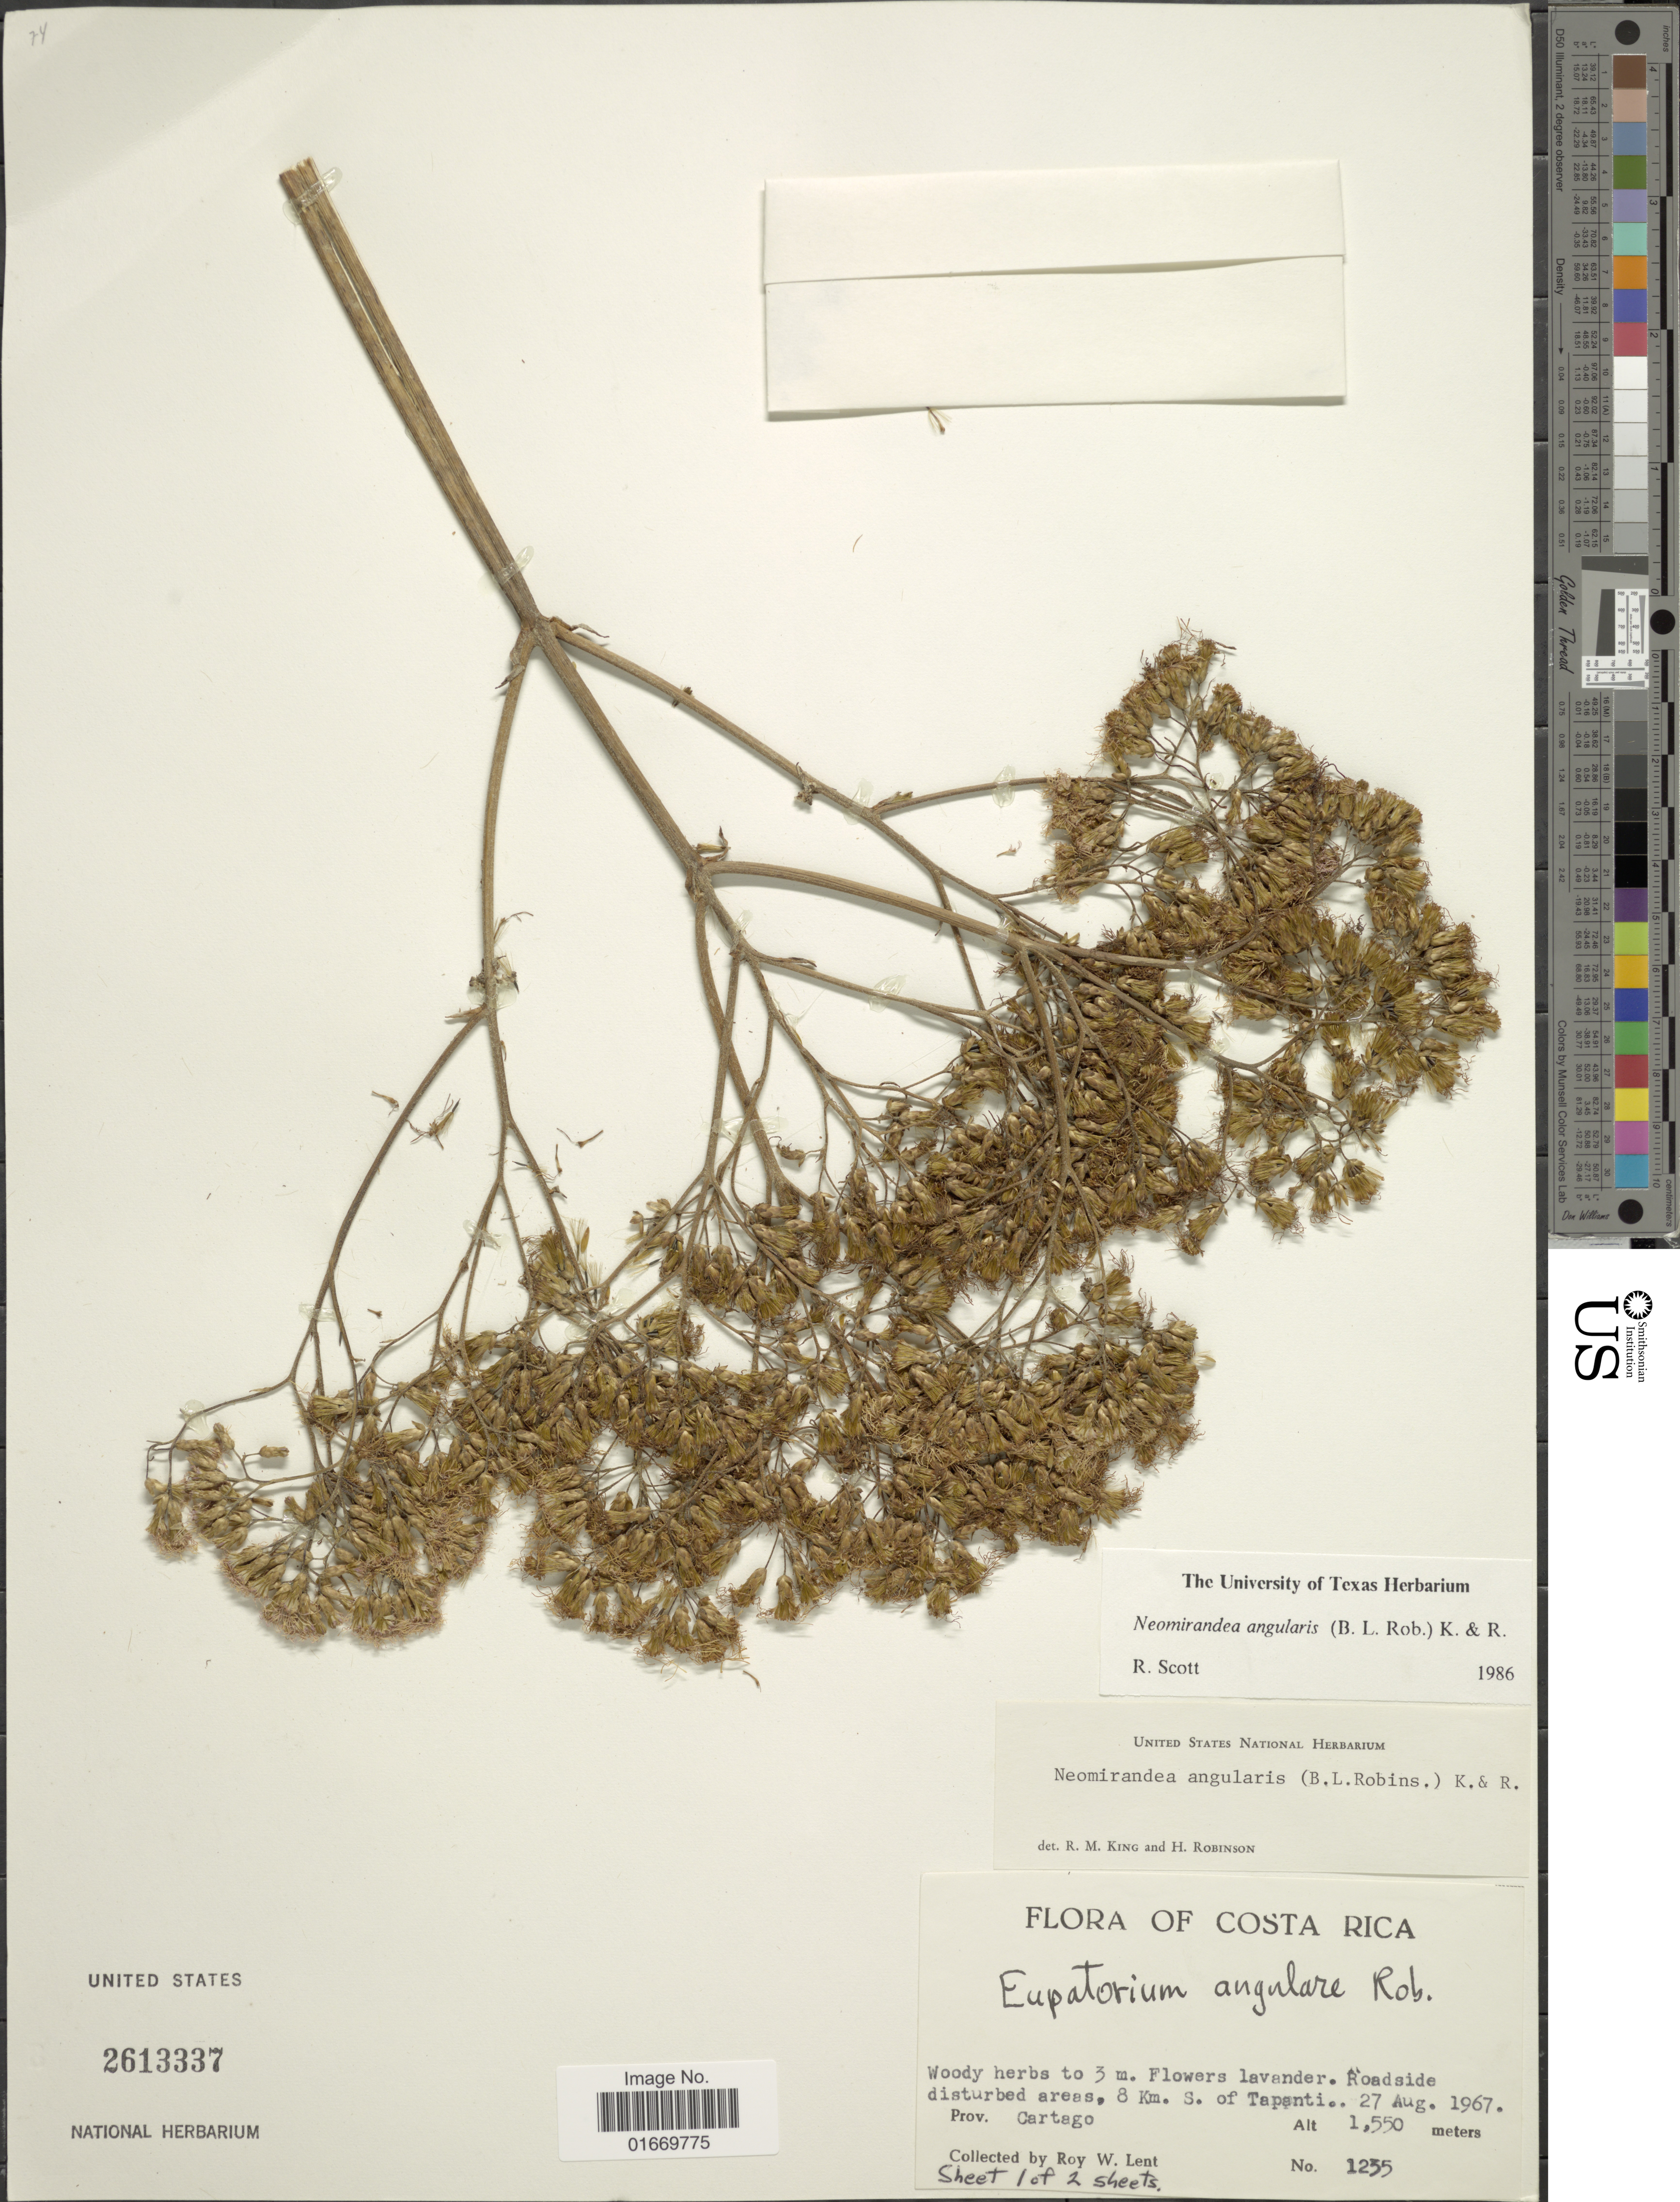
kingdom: Plantae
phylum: Tracheophyta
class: Magnoliopsida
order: Asterales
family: Asteraceae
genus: Neomirandea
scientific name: Neomirandea angularis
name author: (B.L. Rob.) R.M. King & H. Rob.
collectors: R. W. Lent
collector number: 1235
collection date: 1967-08-27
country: Costa Rica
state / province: Cartago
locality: Costa Rica. Prov. Cartago. Roadside disturbed areas, 8 km. S. of Tapanti.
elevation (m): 1550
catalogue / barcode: US 2613337